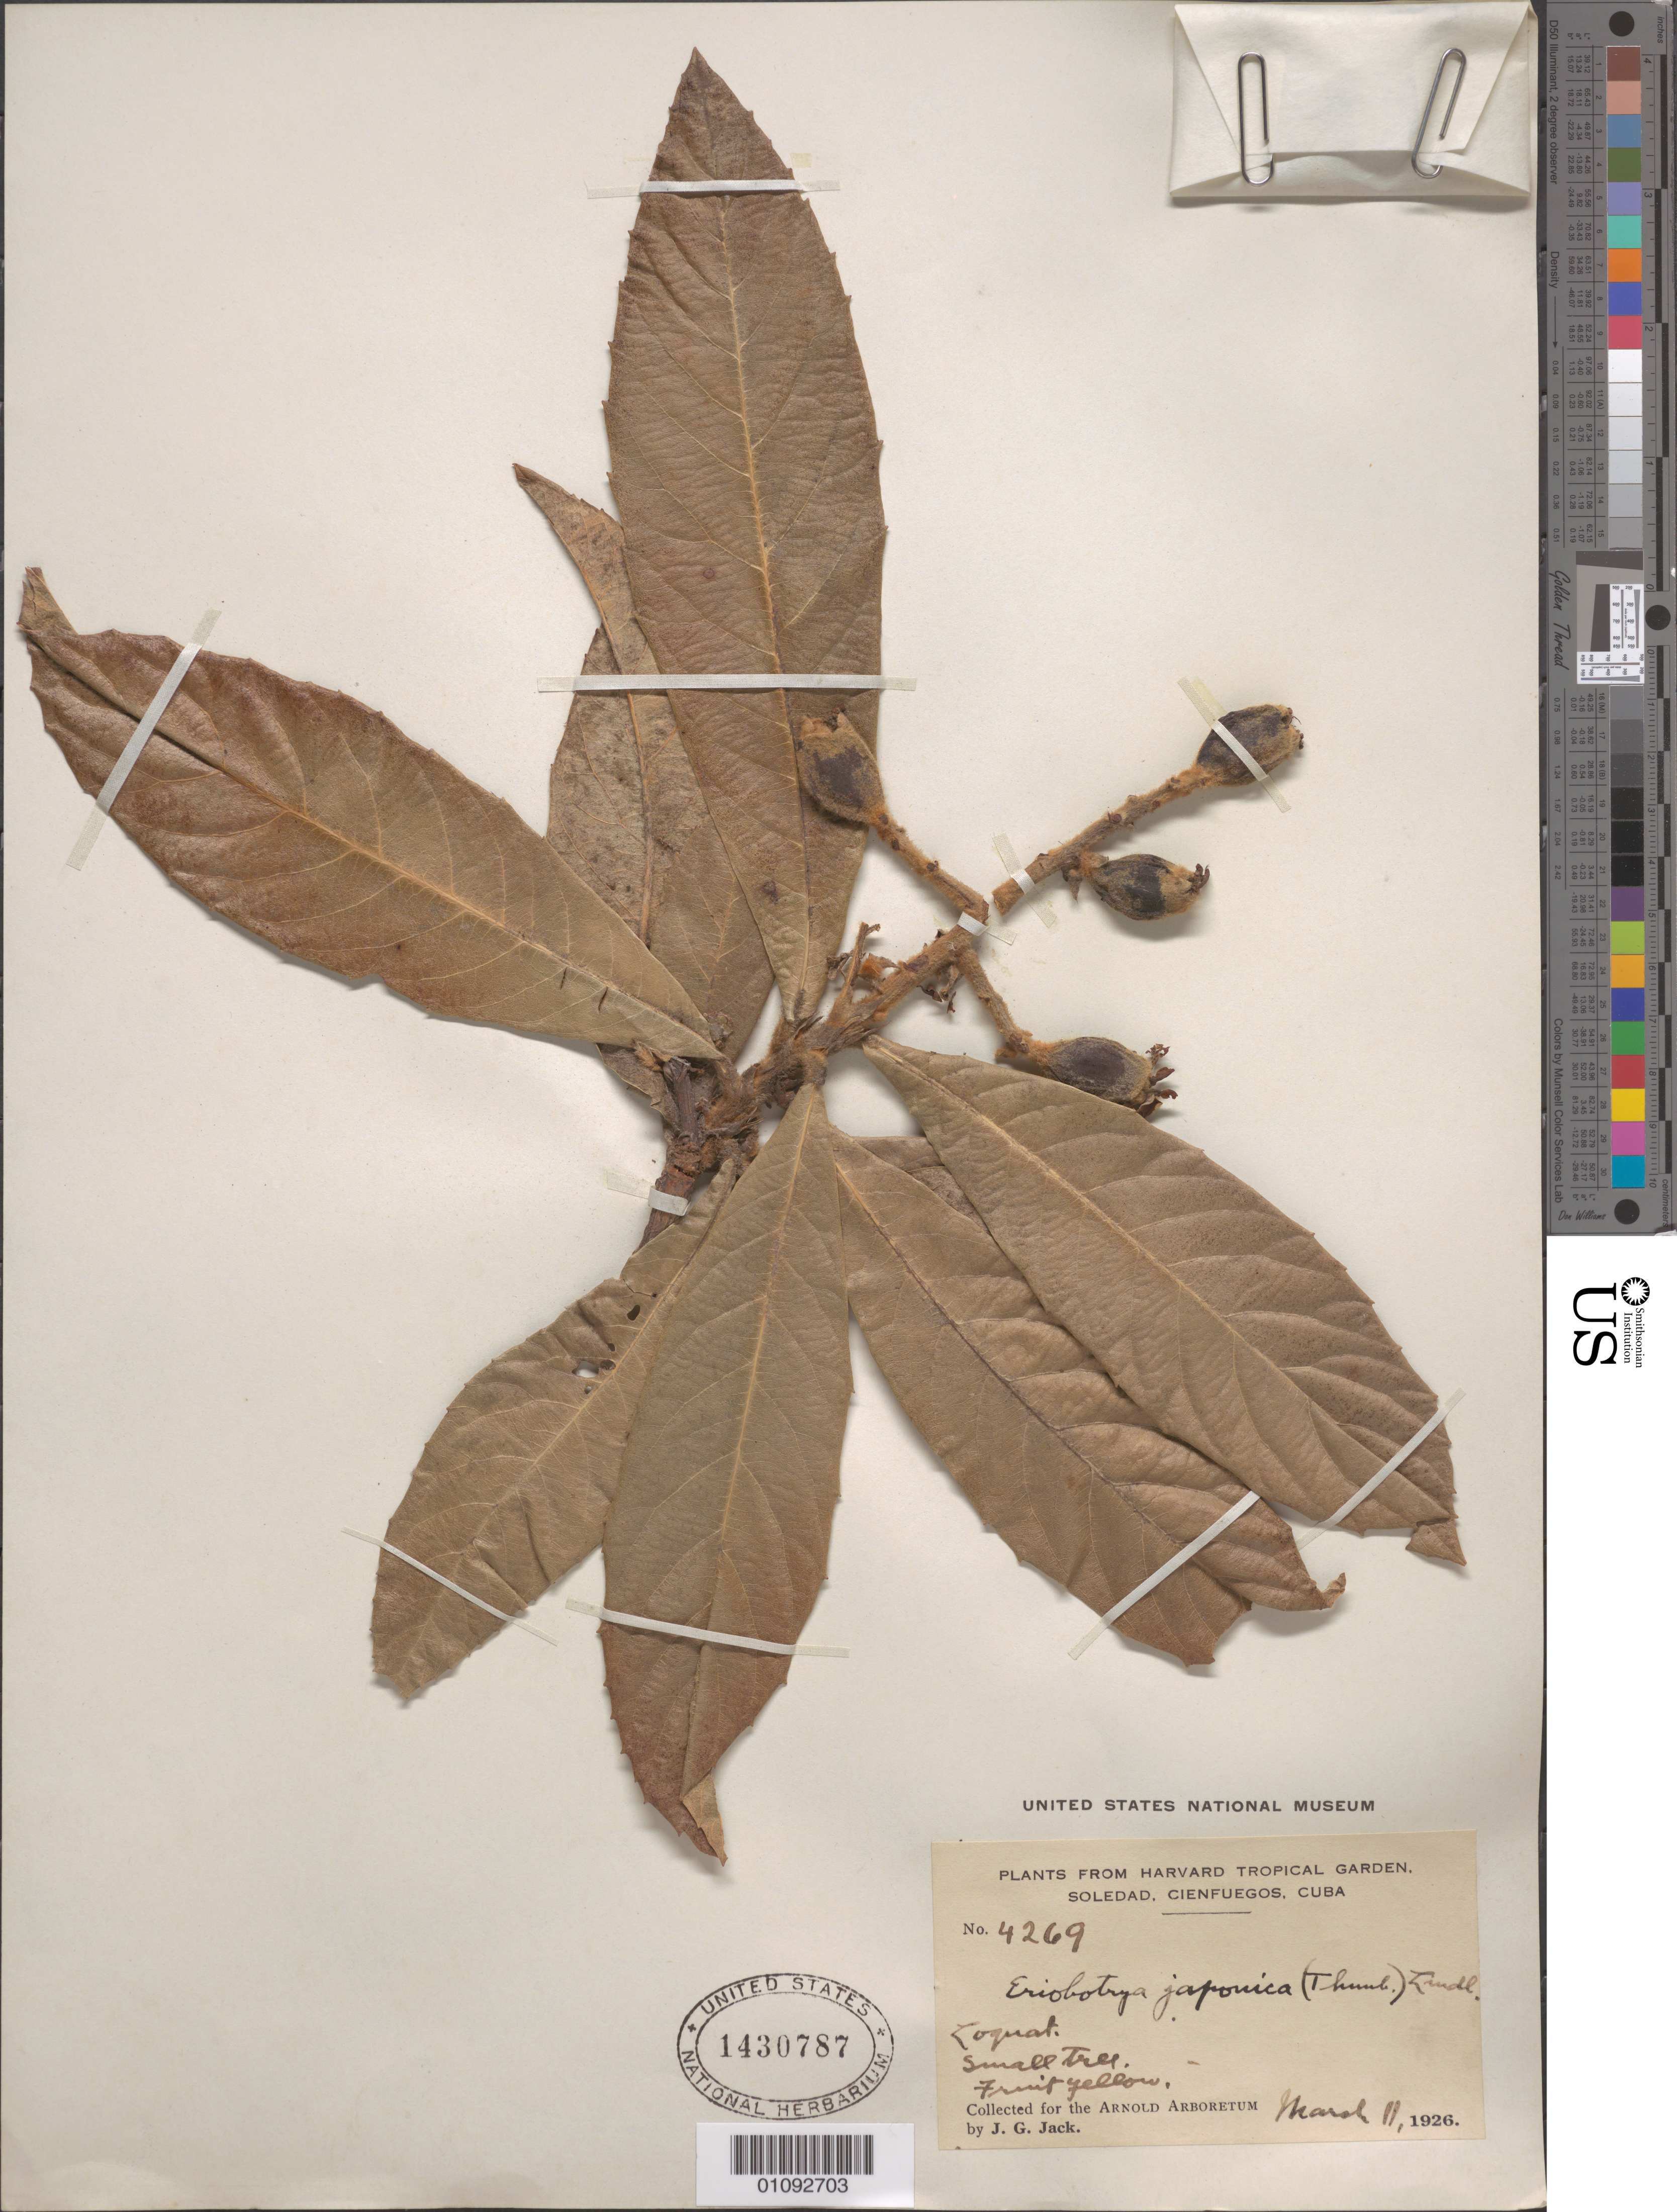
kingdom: Plantae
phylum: Tracheophyta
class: Magnoliopsida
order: Rosales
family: Rosaceae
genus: Rhaphiolepis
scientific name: Rhaphiolepis bibas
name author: (Lour.) Galasso & Banfi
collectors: J. G. Jack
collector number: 4269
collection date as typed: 11 Mar 1926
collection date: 1926-03-11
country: Cuba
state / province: Cienfuegos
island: Cuba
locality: Soledad, Cienfuegos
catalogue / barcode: US 1430787